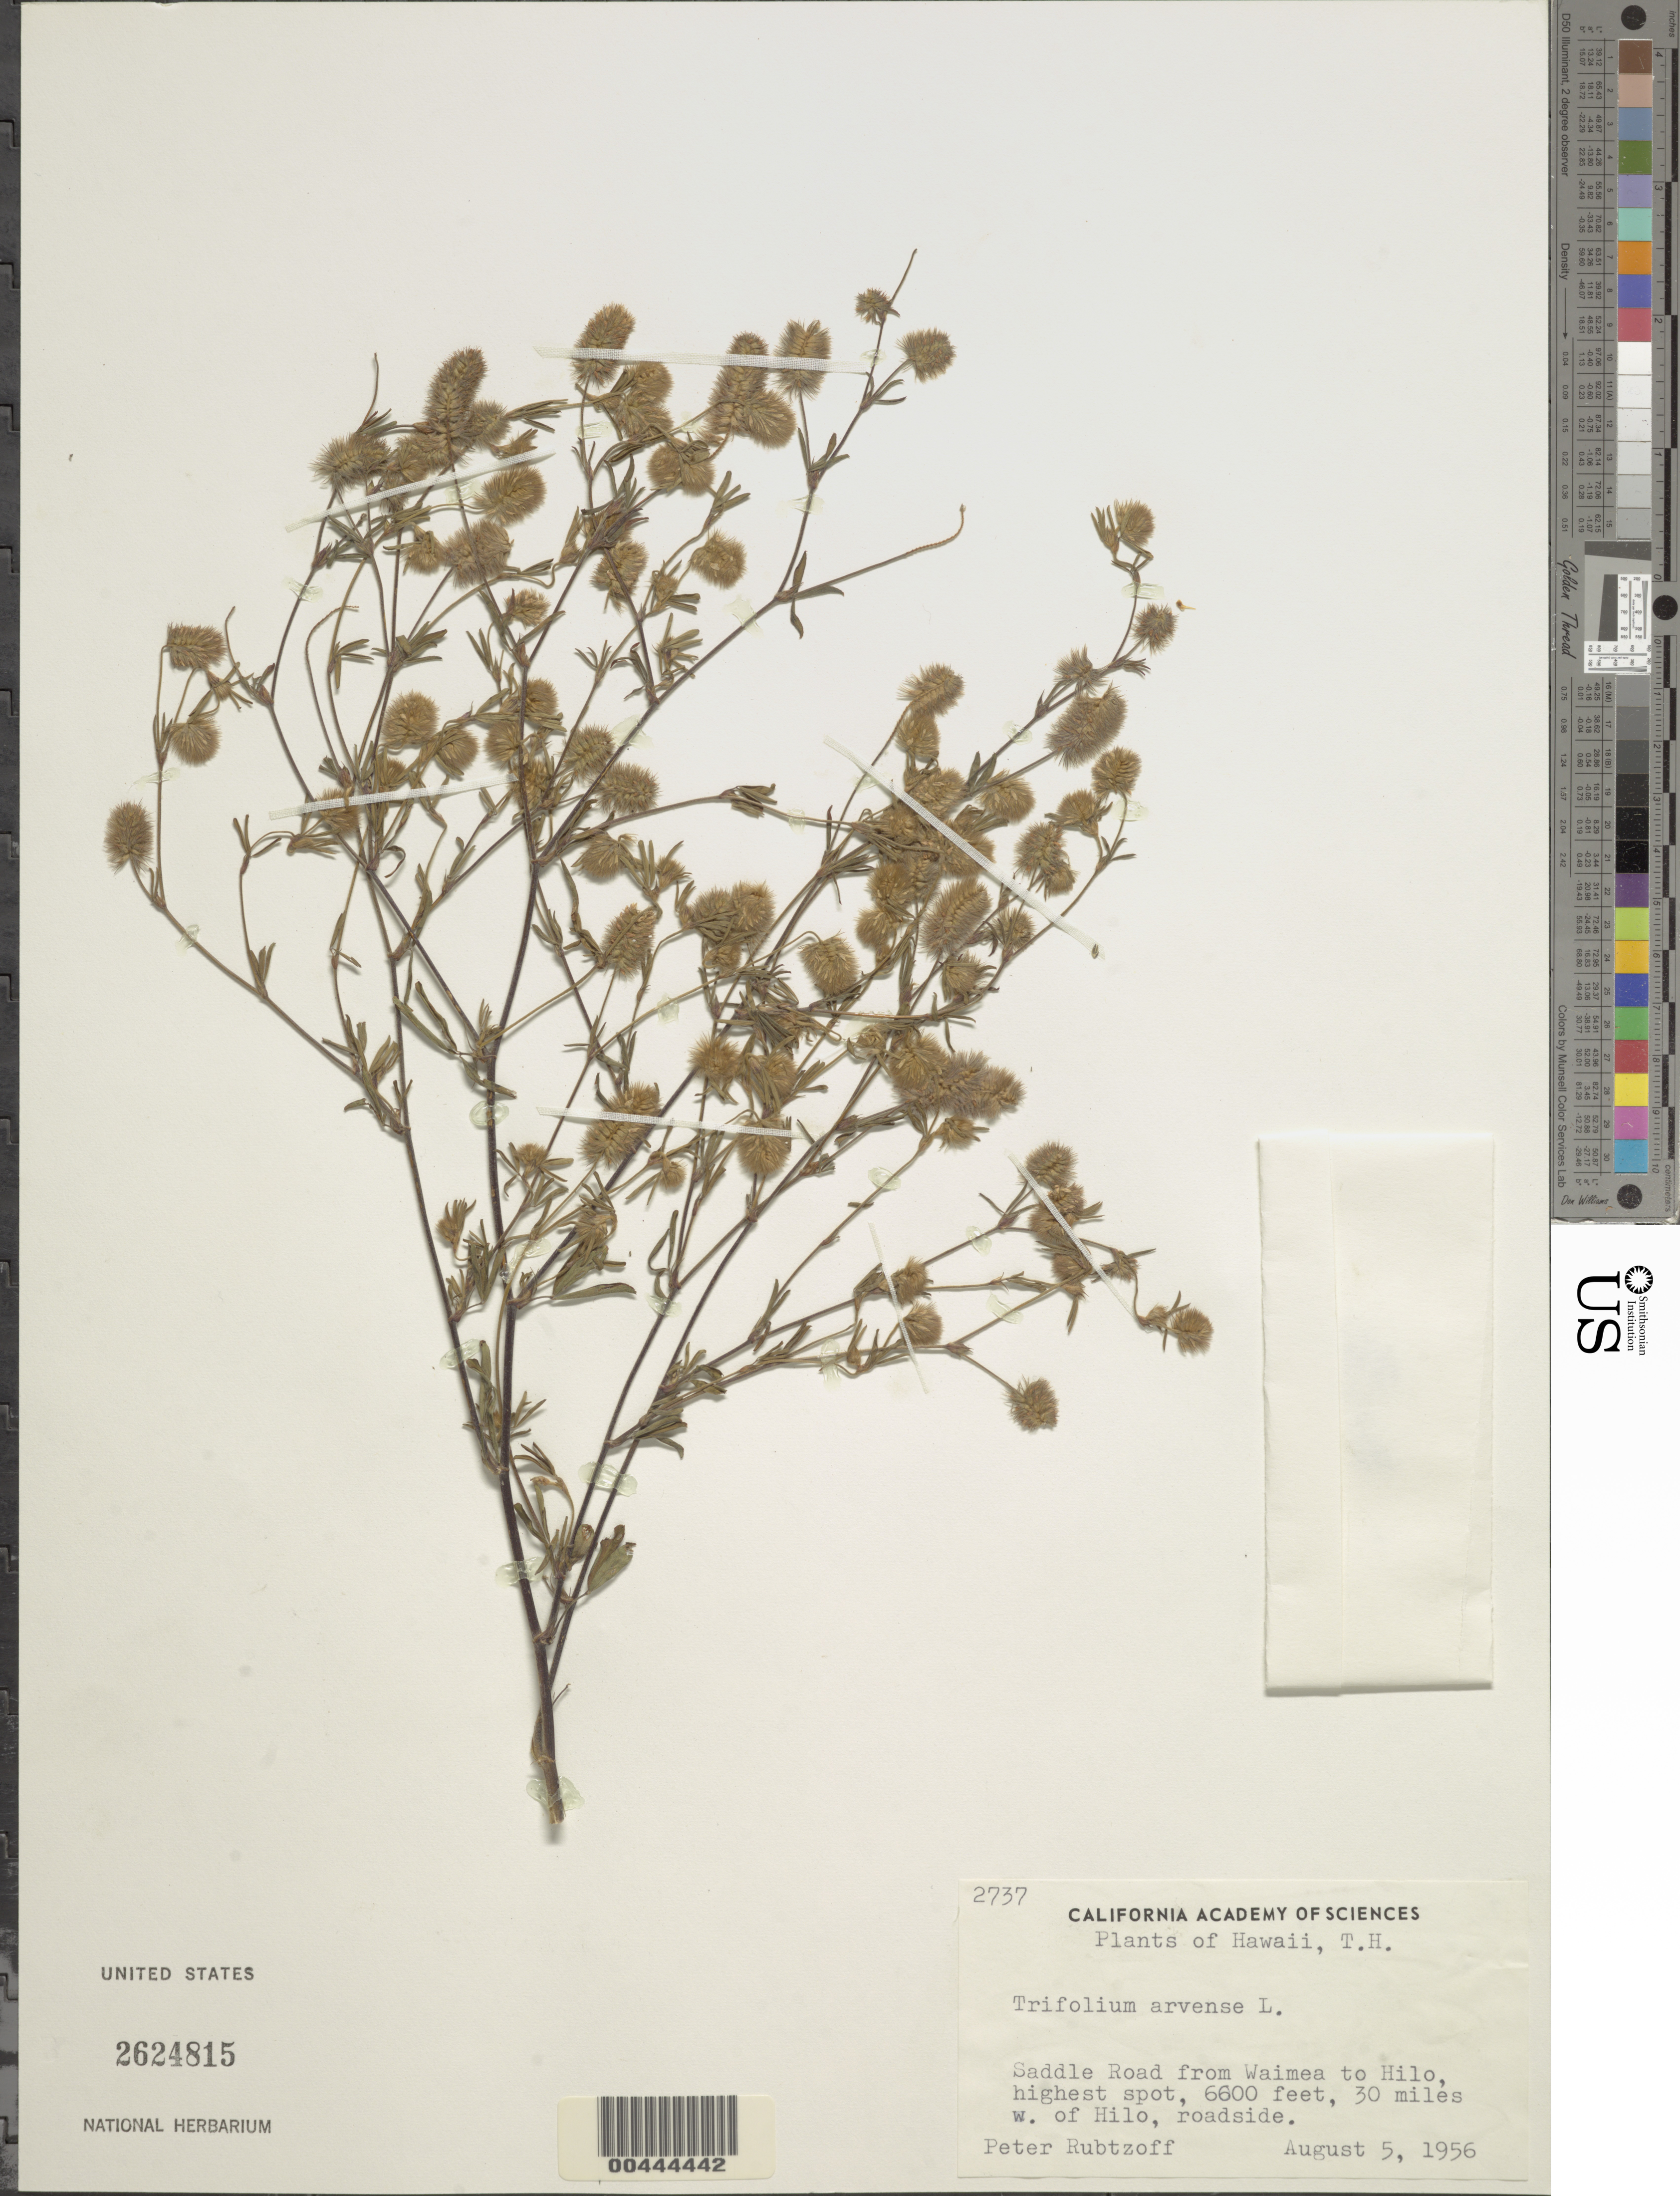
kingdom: Plantae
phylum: Tracheophyta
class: Magnoliopsida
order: Fabales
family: Fabaceae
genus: Trifolium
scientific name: Trifolium arvense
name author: L.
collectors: P. Rubtzoff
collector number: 2737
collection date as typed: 5 Aug 1956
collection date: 1956-08-05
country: United States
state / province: Hawaii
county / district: Hawaii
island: Hawaii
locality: Saddle Road from Waimea to Hilo, highest spot, 30 miles W. of Hilo, roadside.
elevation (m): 2012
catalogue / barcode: US 2624815